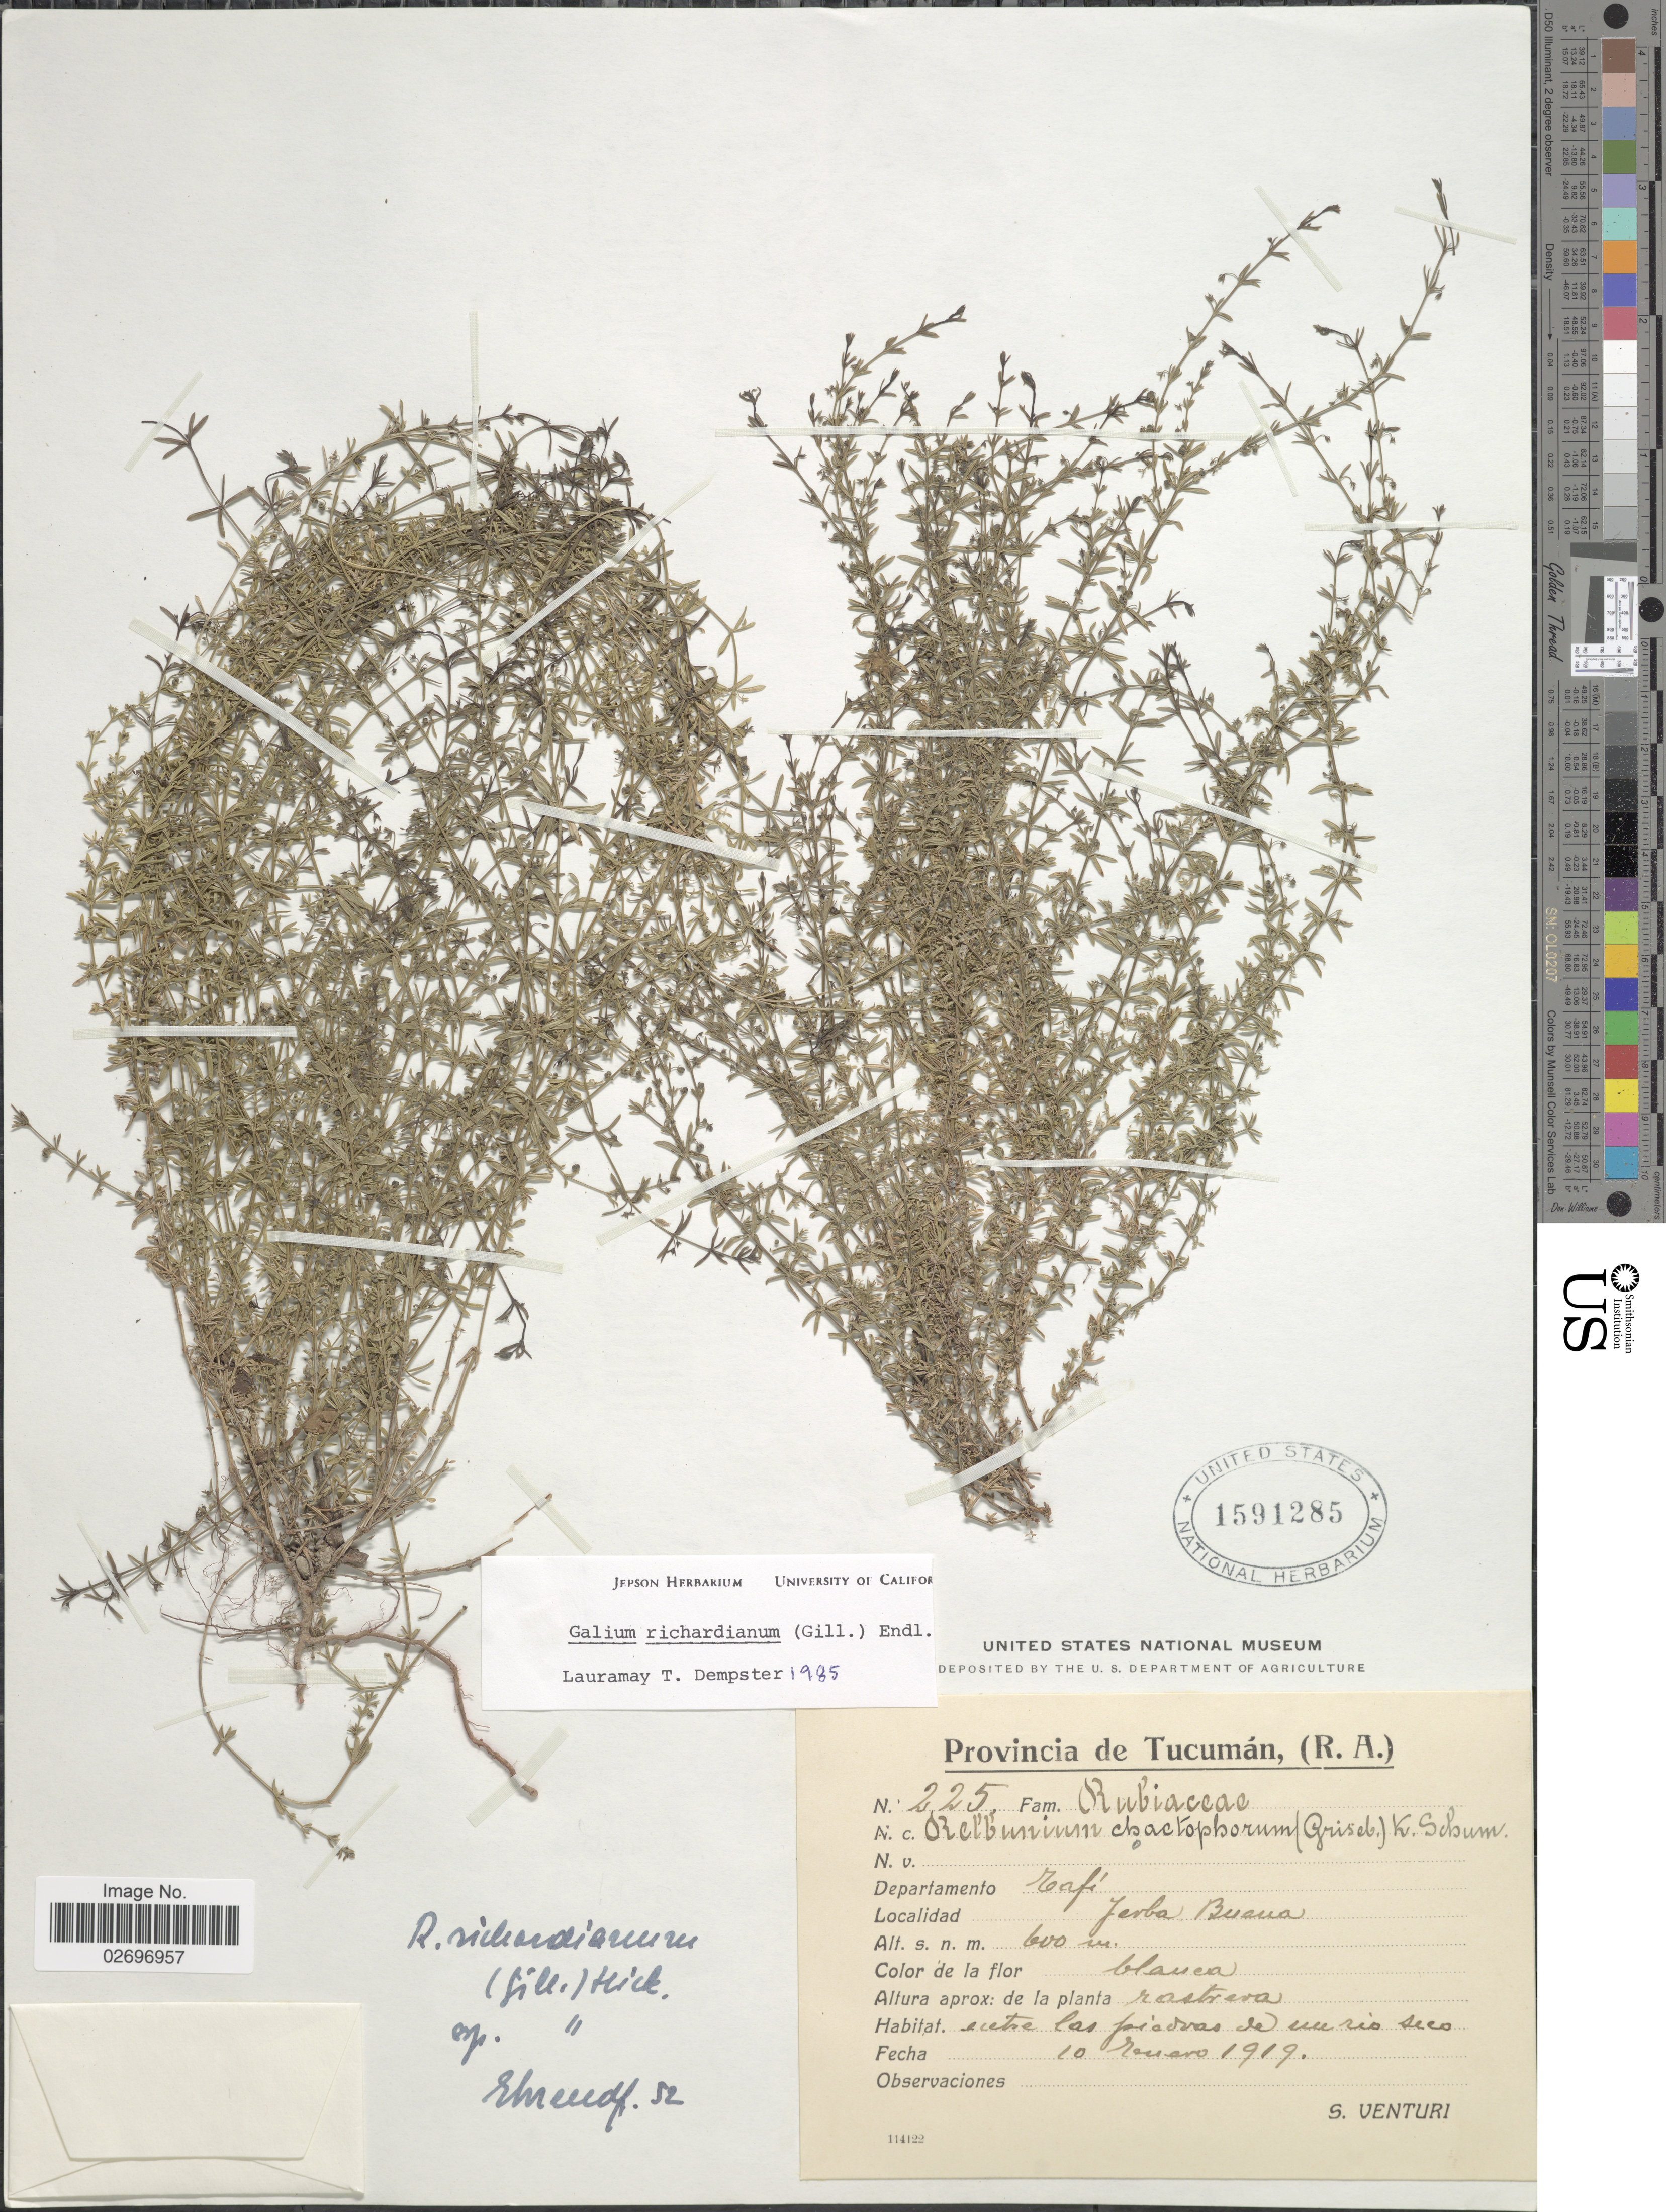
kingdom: Plantae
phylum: Tracheophyta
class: Magnoliopsida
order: Gentianales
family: Rubiaceae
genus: Galium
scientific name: Galium richardianum subsp. richardianum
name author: (Gillies ex Hook. & Arn.) Endl. ex Walp.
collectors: S. Venturi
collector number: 225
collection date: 1919-01-10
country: Argentina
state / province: Tucuman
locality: Provincia de Tucuman, (R.A.), Departamento Tafi, Yerba Buena, entre las piadras de un rio seco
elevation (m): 600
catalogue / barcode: US 1591285